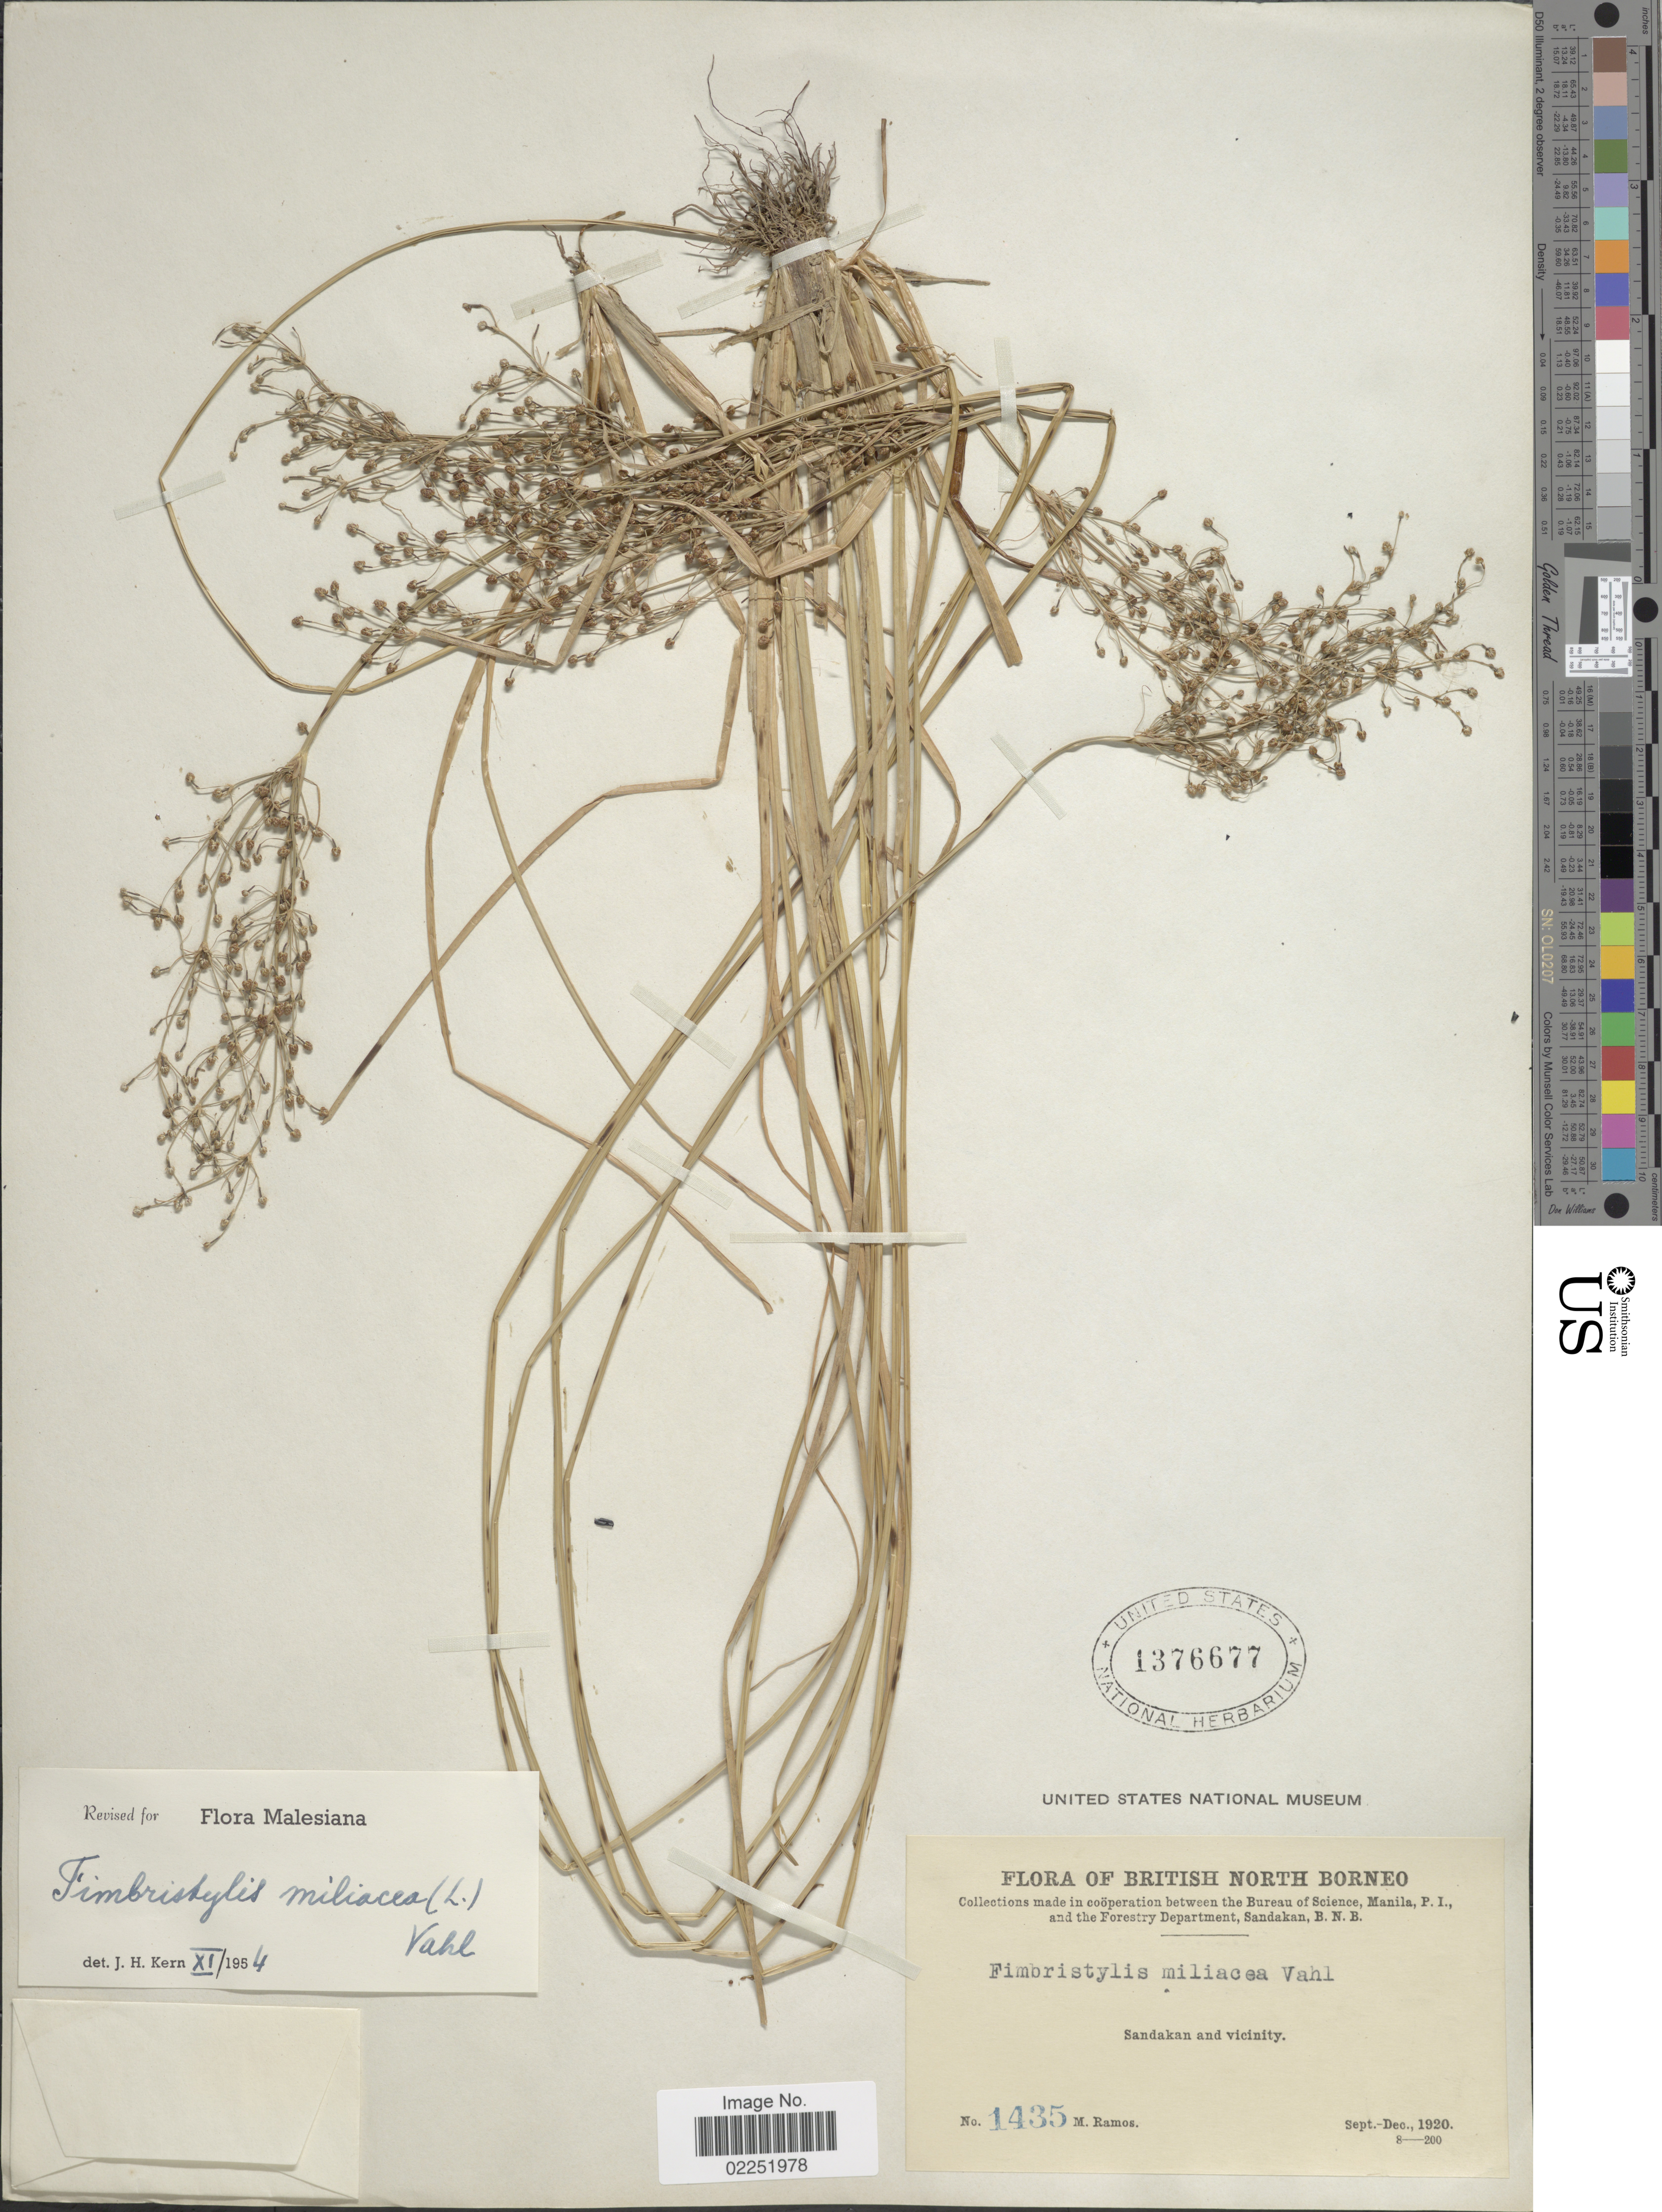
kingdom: Plantae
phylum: Tracheophyta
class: Liliopsida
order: Poales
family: Cyperaceae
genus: Fimbristylis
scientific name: Fimbristylis littoralis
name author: Gaudich.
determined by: Strong, M. T., (US), Smithsonian Institution - National Museum of Natural History (UNITED STATES)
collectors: M. Ramos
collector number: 1435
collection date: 1920-09/1920-12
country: Malaysia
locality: British North Borneo, Sandakan and vicinity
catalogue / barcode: US 1376677